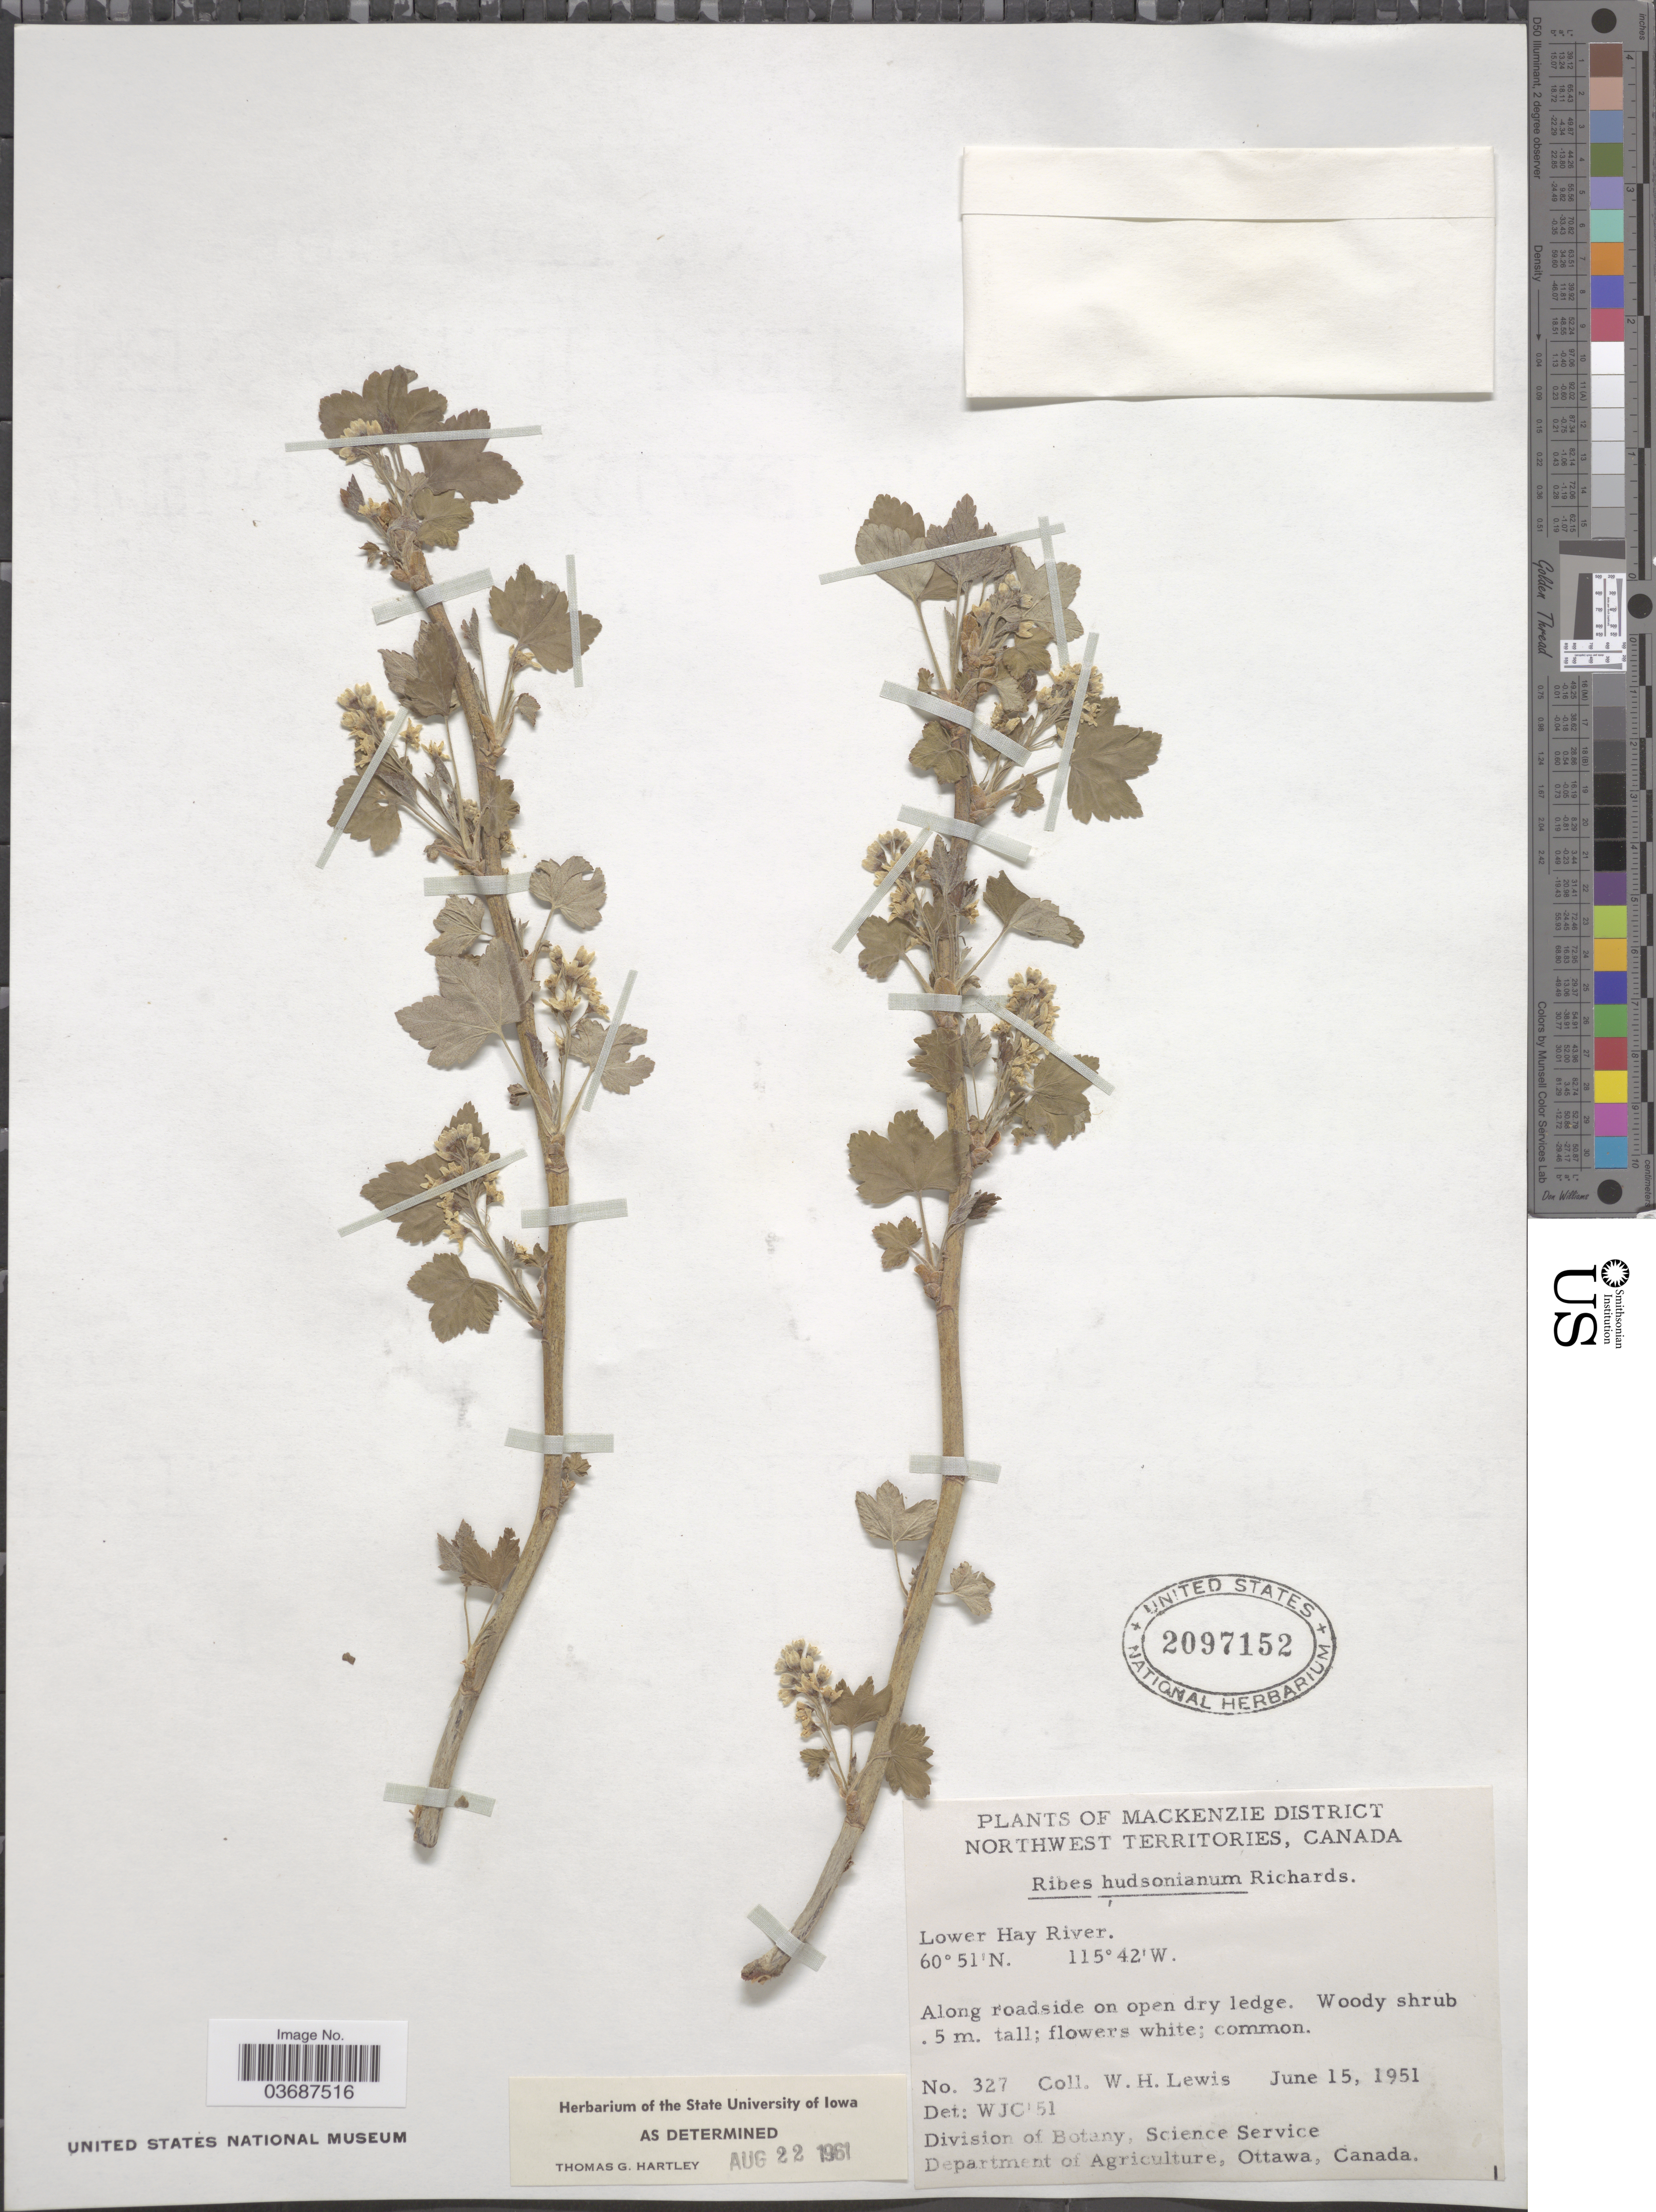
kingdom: Plantae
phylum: Tracheophyta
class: Magnoliopsida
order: Saxifragales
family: Grossulariaceae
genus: Ribes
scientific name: Ribes hudsonianum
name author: Richardson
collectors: W. H. Lewis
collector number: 327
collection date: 1951-06-15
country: Canada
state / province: Northwest Territories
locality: Mackenzie District. Lower Hay River.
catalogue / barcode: US 2097152